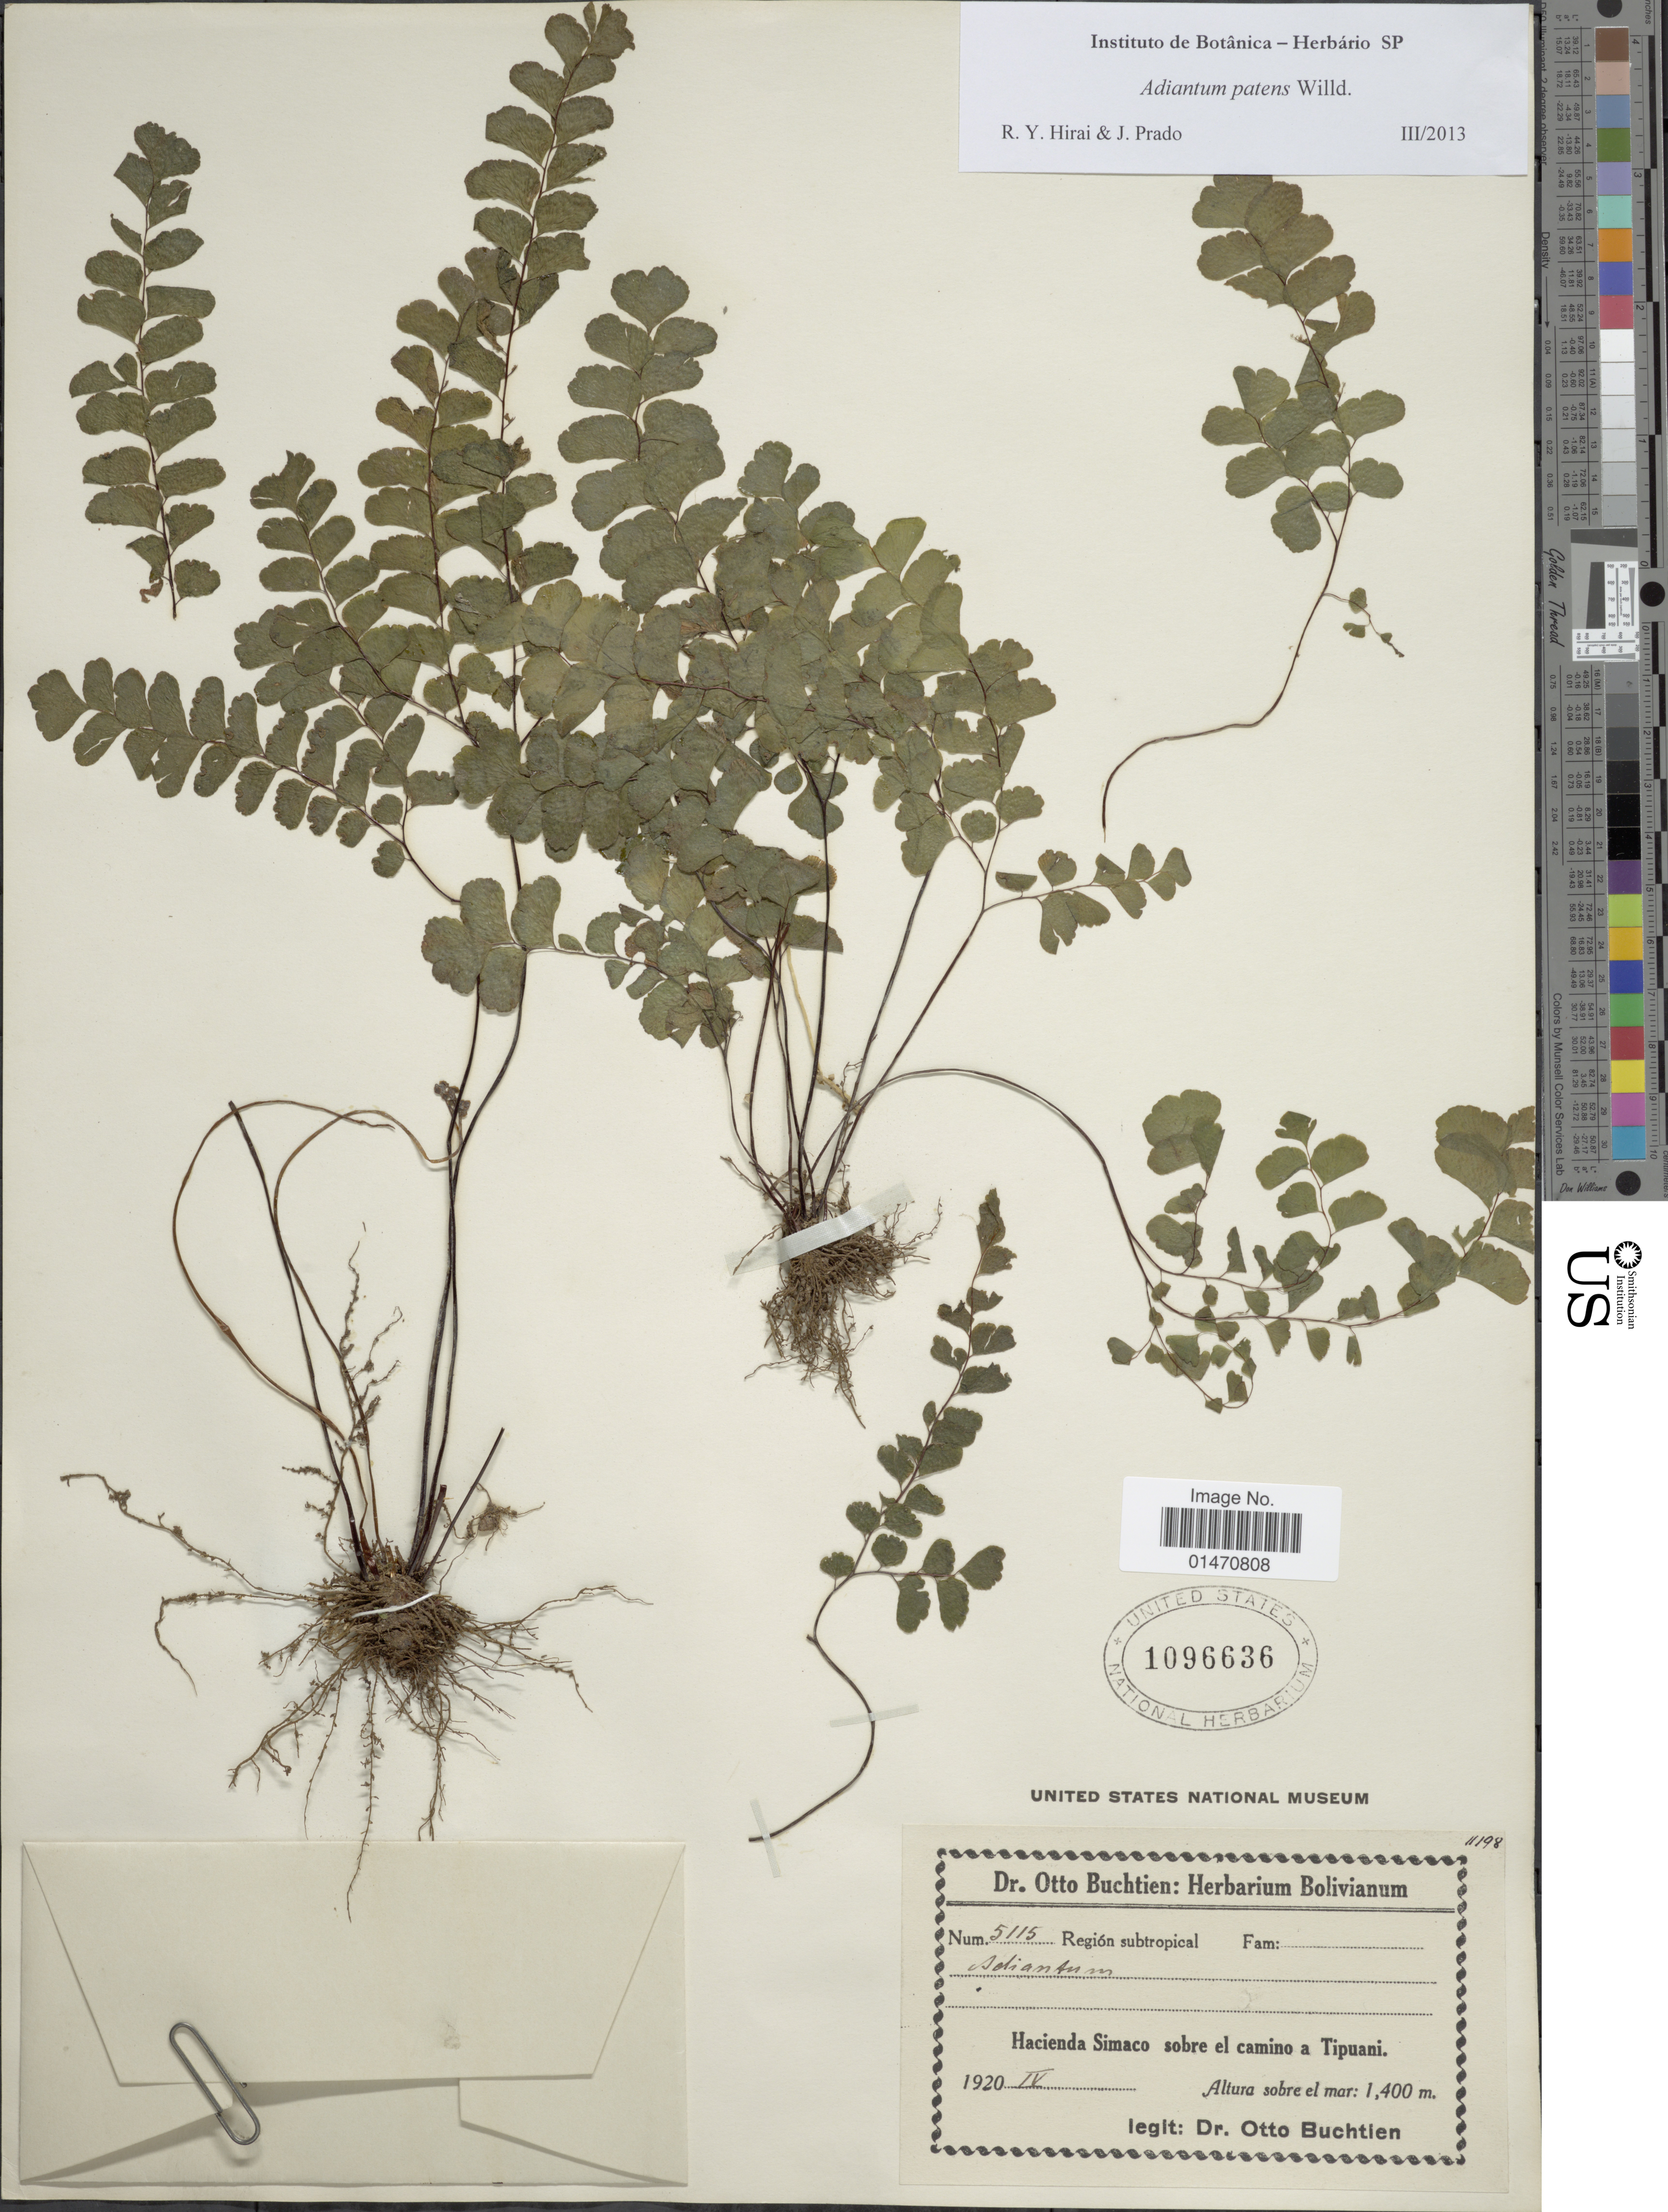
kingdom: Plantae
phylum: Tracheophyta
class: Polypodiopsida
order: Polypodiales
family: Pteridaceae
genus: Adiantum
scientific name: Adiantum patens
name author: Willd.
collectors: O. Buchtien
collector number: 5115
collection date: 1920-04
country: Bolivia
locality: Hacienda Simaco sobre el camino a Tipuani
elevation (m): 1400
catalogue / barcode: US 1096636